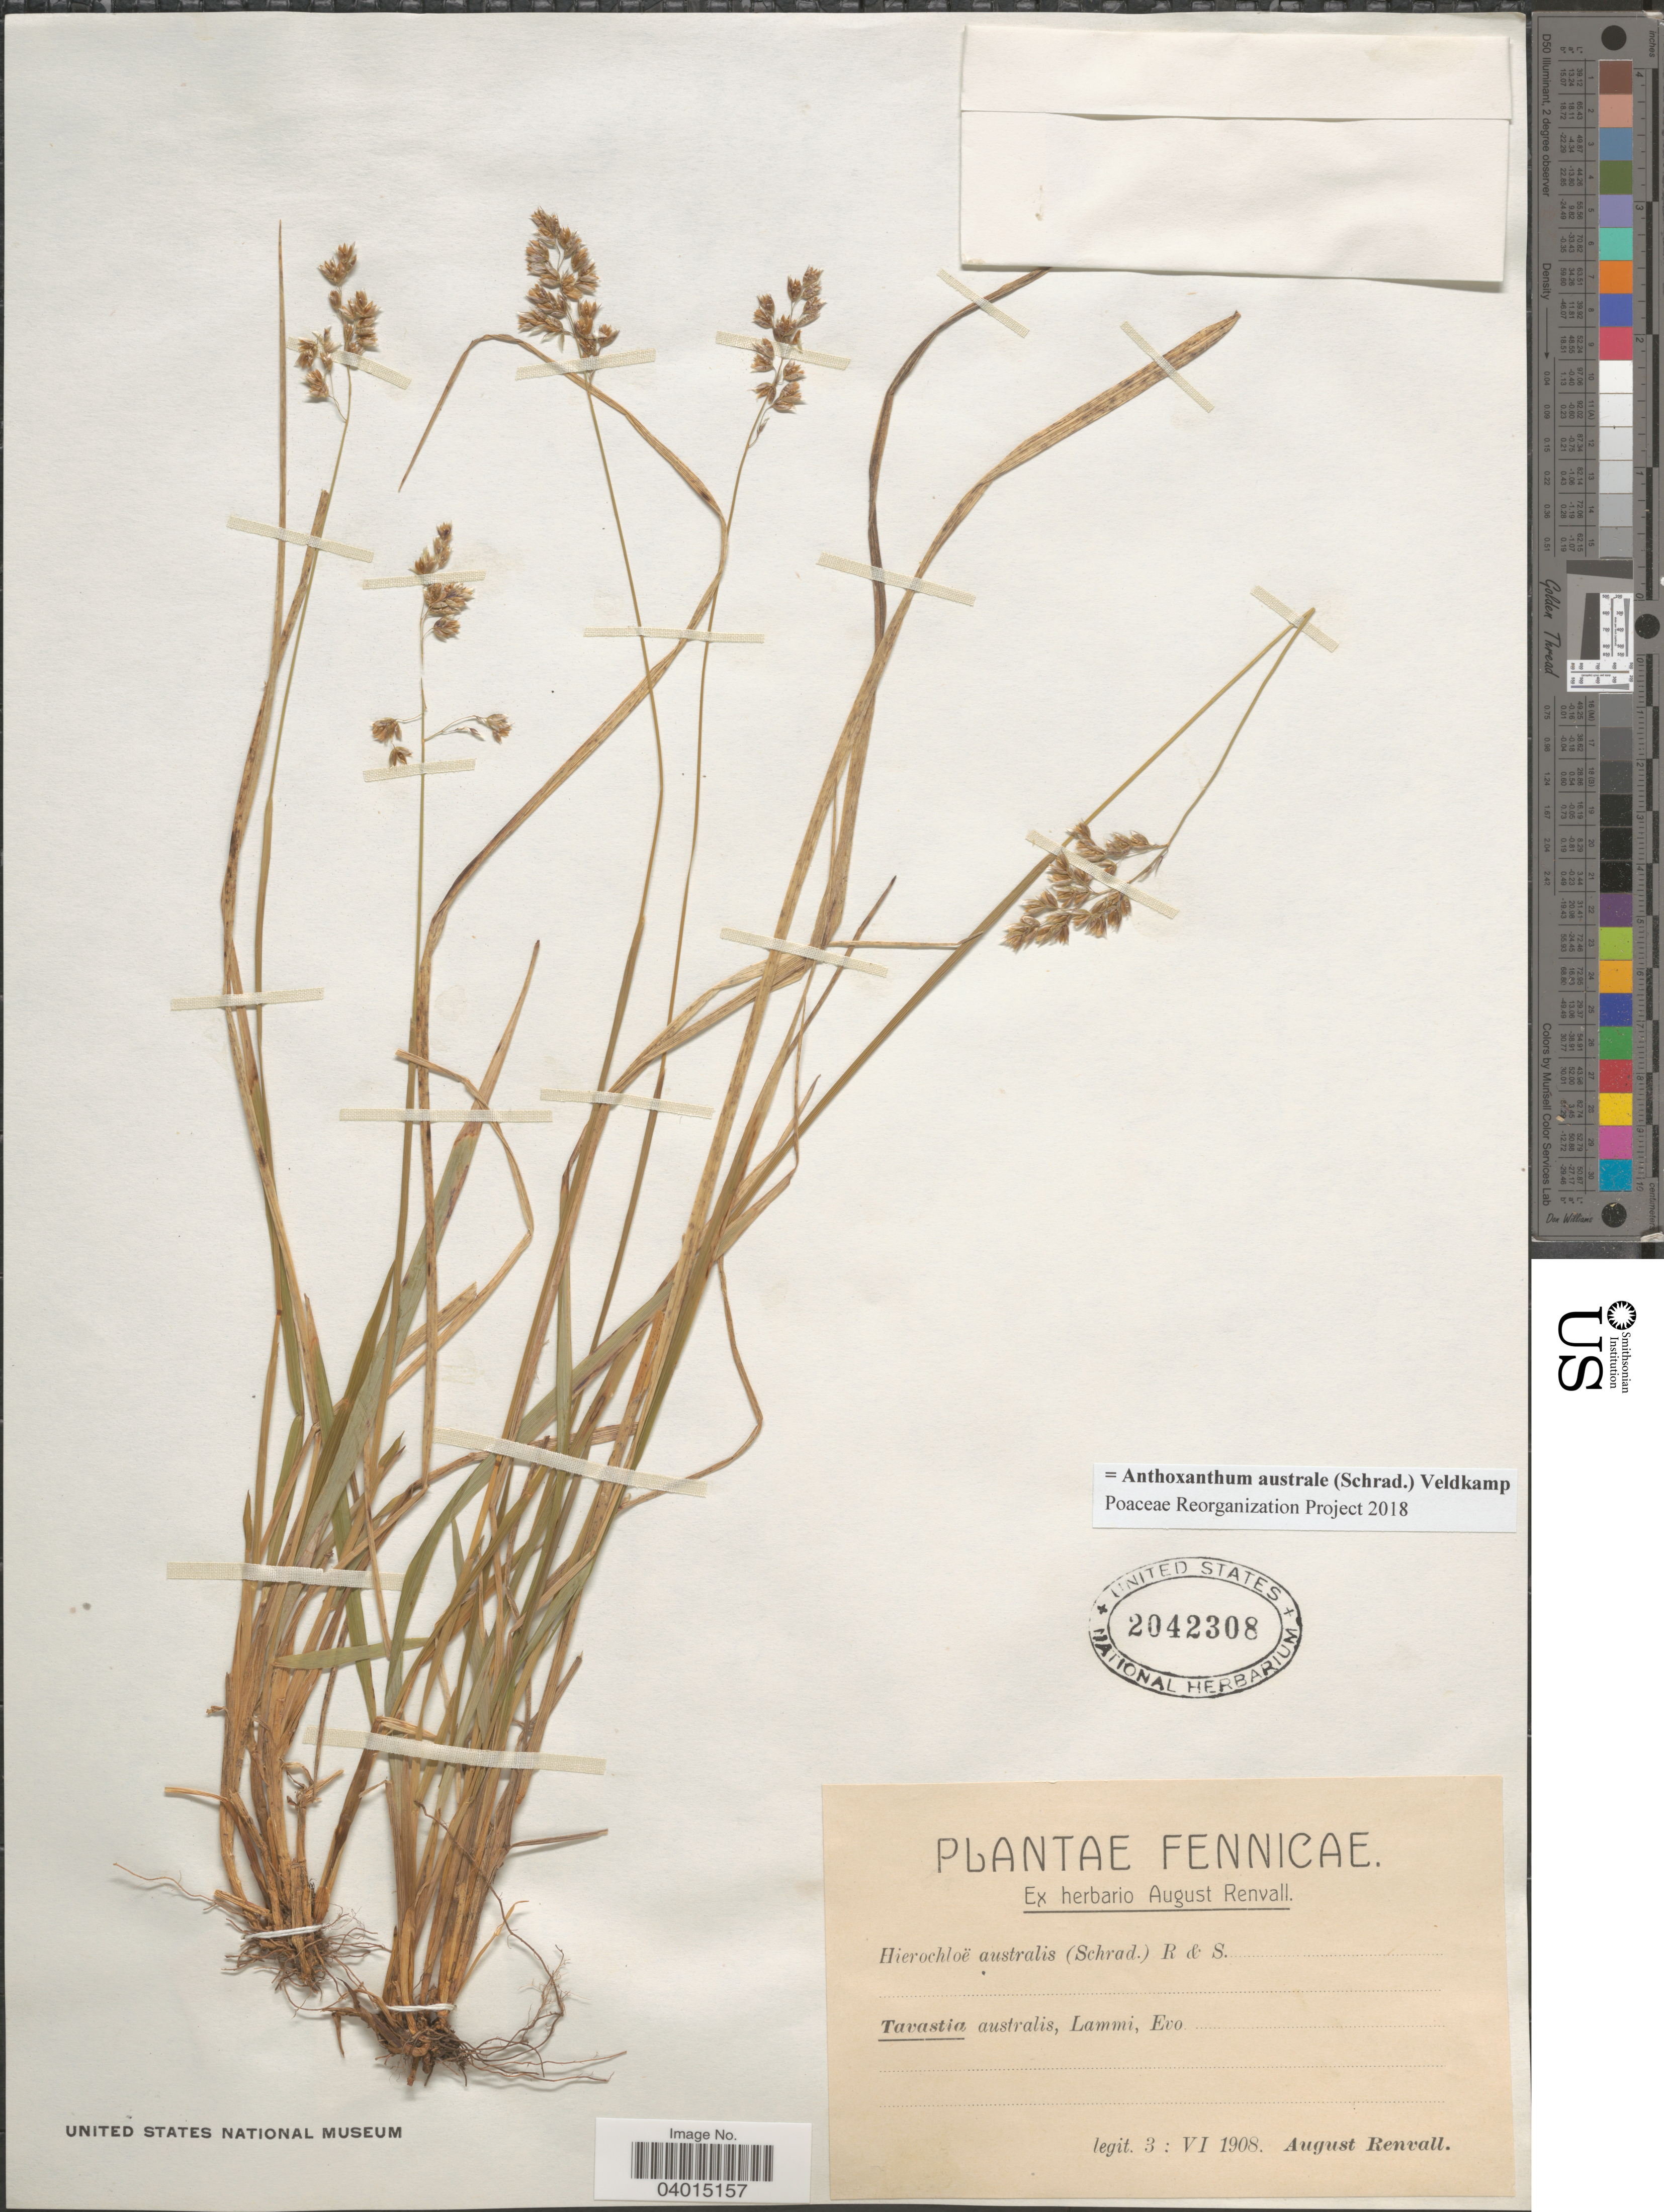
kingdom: Plantae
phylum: Tracheophyta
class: Liliopsida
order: Poales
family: Poaceae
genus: Anthoxanthum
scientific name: Anthoxanthum australe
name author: (Schrad.) Veldkamp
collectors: A. Renvall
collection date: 1908-06-03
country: Finland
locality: Fennicae. Tavastia australis, Lammi, Evo.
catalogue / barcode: US 2042308